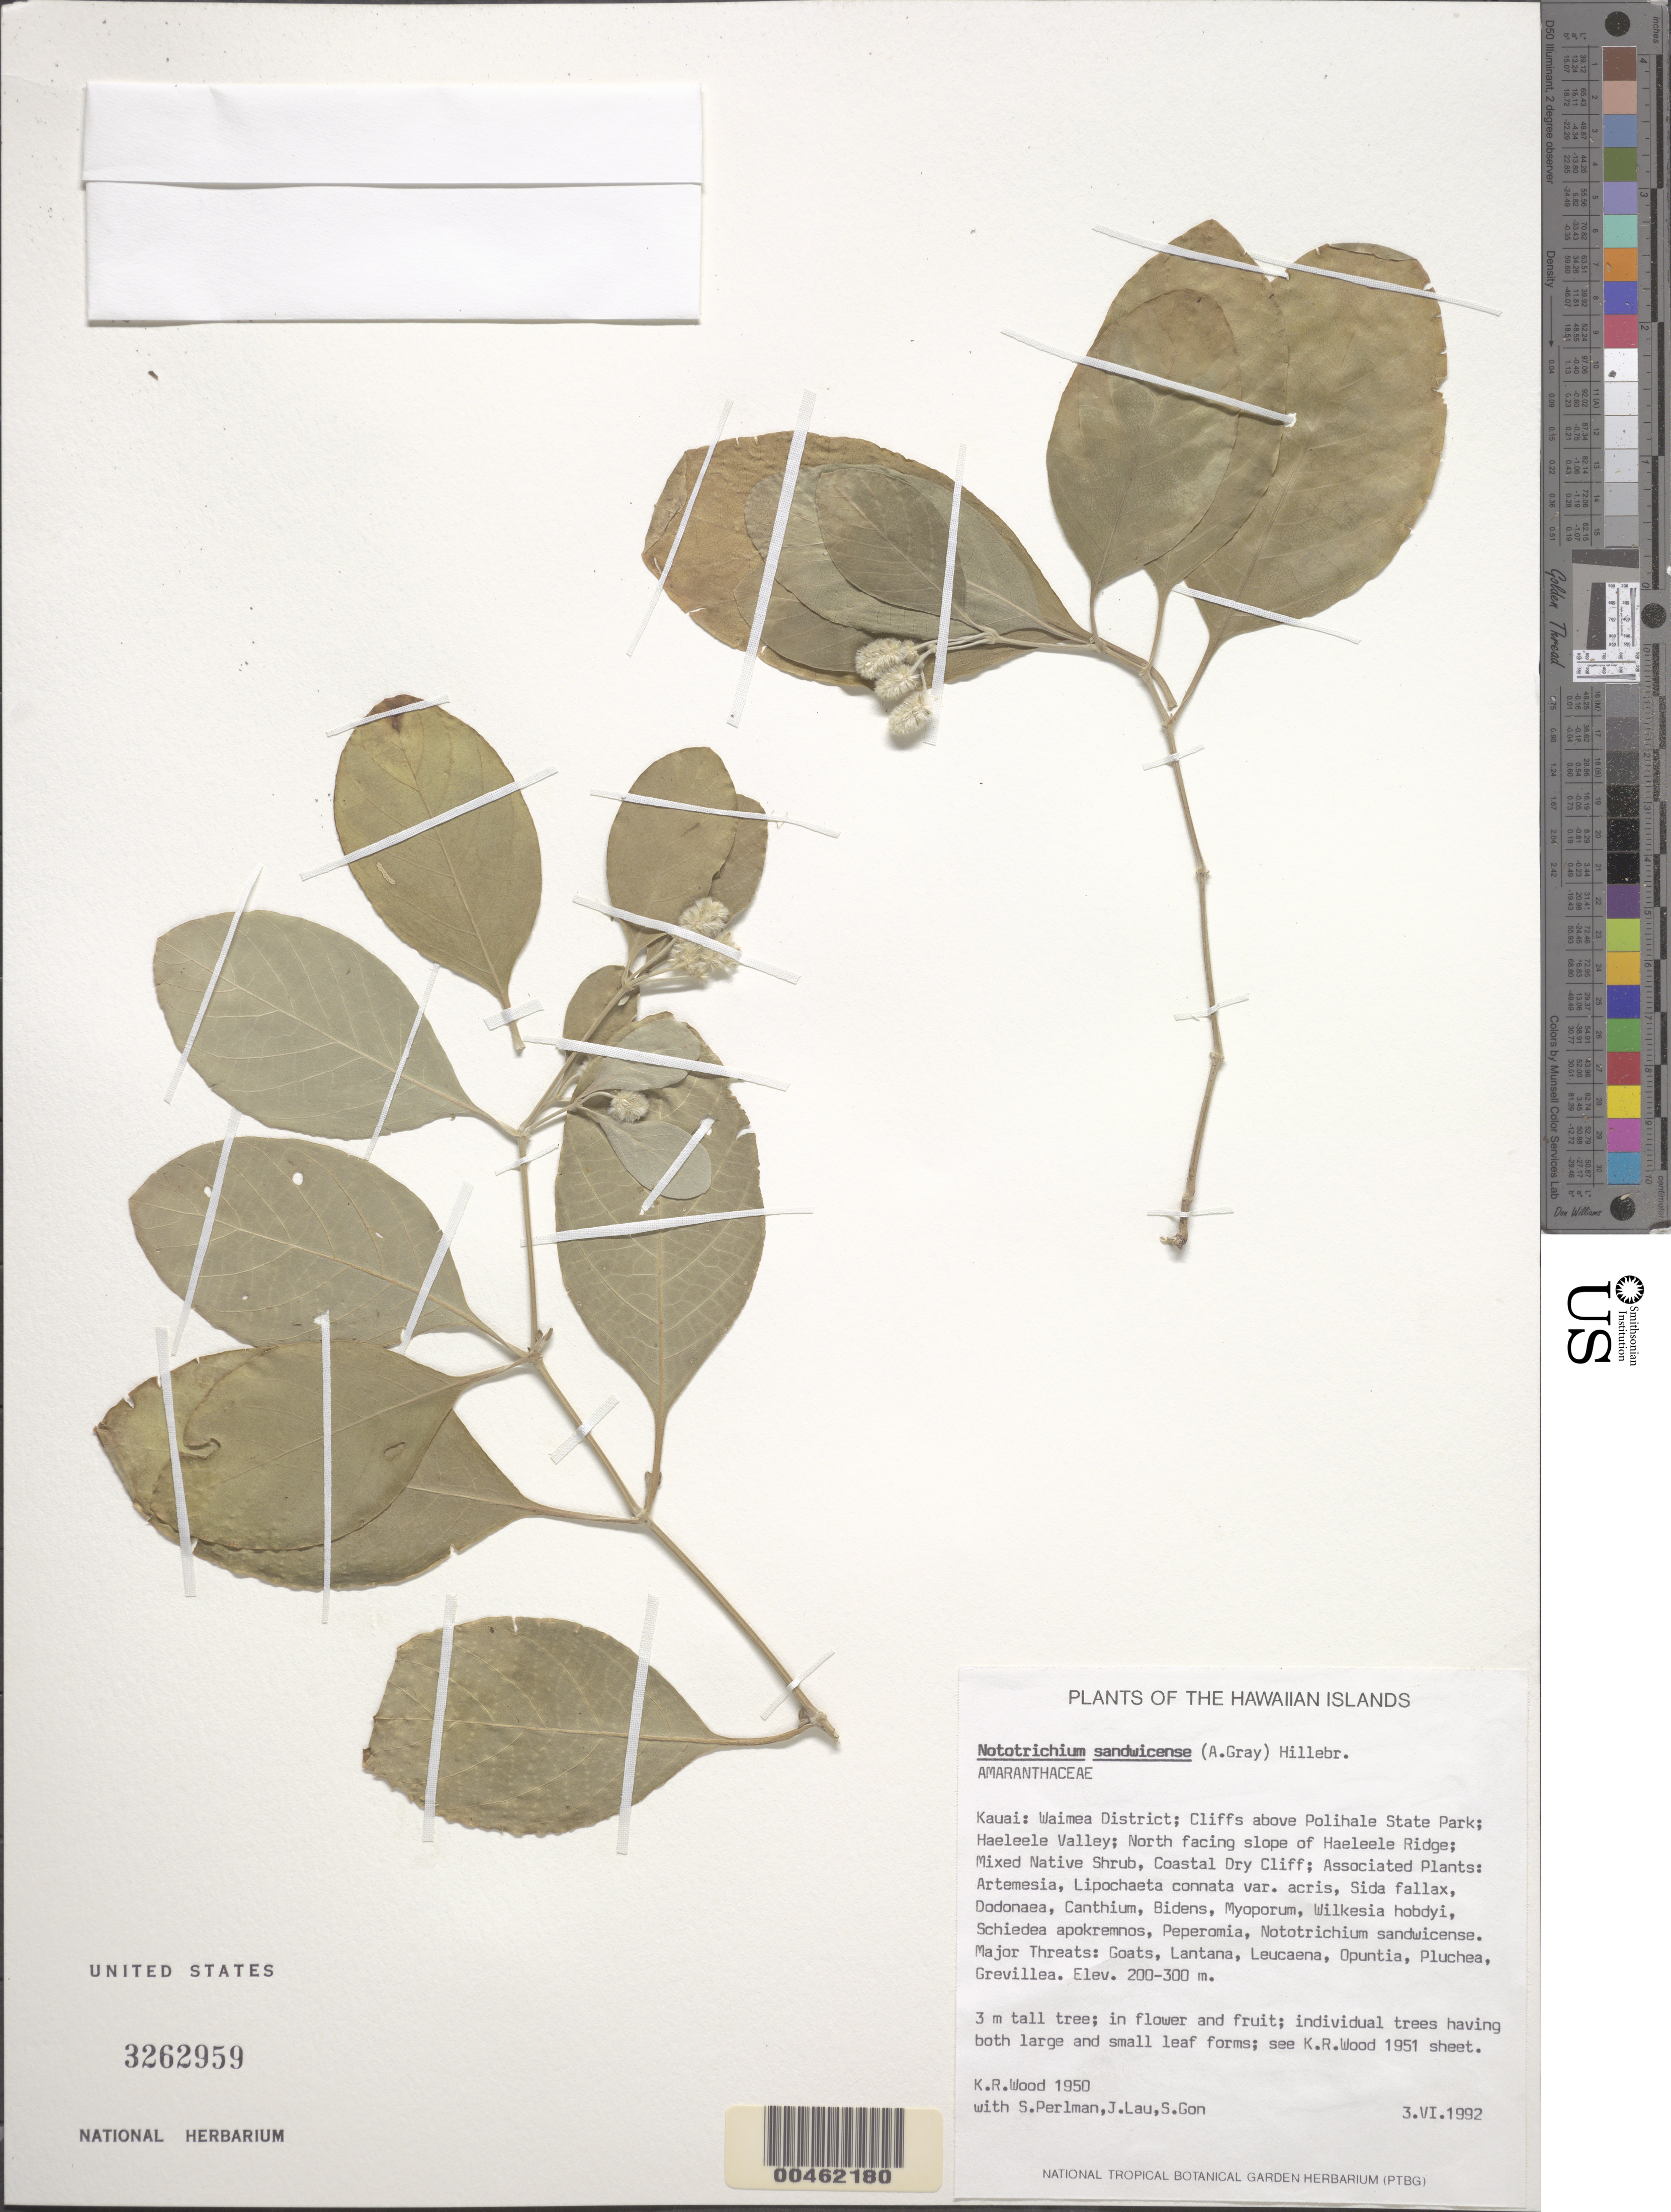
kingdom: Plantae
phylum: Tracheophyta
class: Magnoliopsida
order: Caryophyllales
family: Amaranthaceae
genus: Achyranthes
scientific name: Achyranthes sandwicensis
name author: (A. Gray) Di Vincenzo et al.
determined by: Wagner, W. L., (BOT), Smithsonian Institution - National Museum of Natural History (UNITED STATES)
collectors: K. R. Wood, S. P. Perlman, J. Lau & S. Gon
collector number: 1950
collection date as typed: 3 Jun 1992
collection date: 1992-06-03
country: United States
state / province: Hawaii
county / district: Kauai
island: Kaua'i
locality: Waimea District; Cliffs above Polihale State Park; Haeleele Valley; N facing slope of Haeleele Ridge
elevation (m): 200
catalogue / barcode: US 3262959